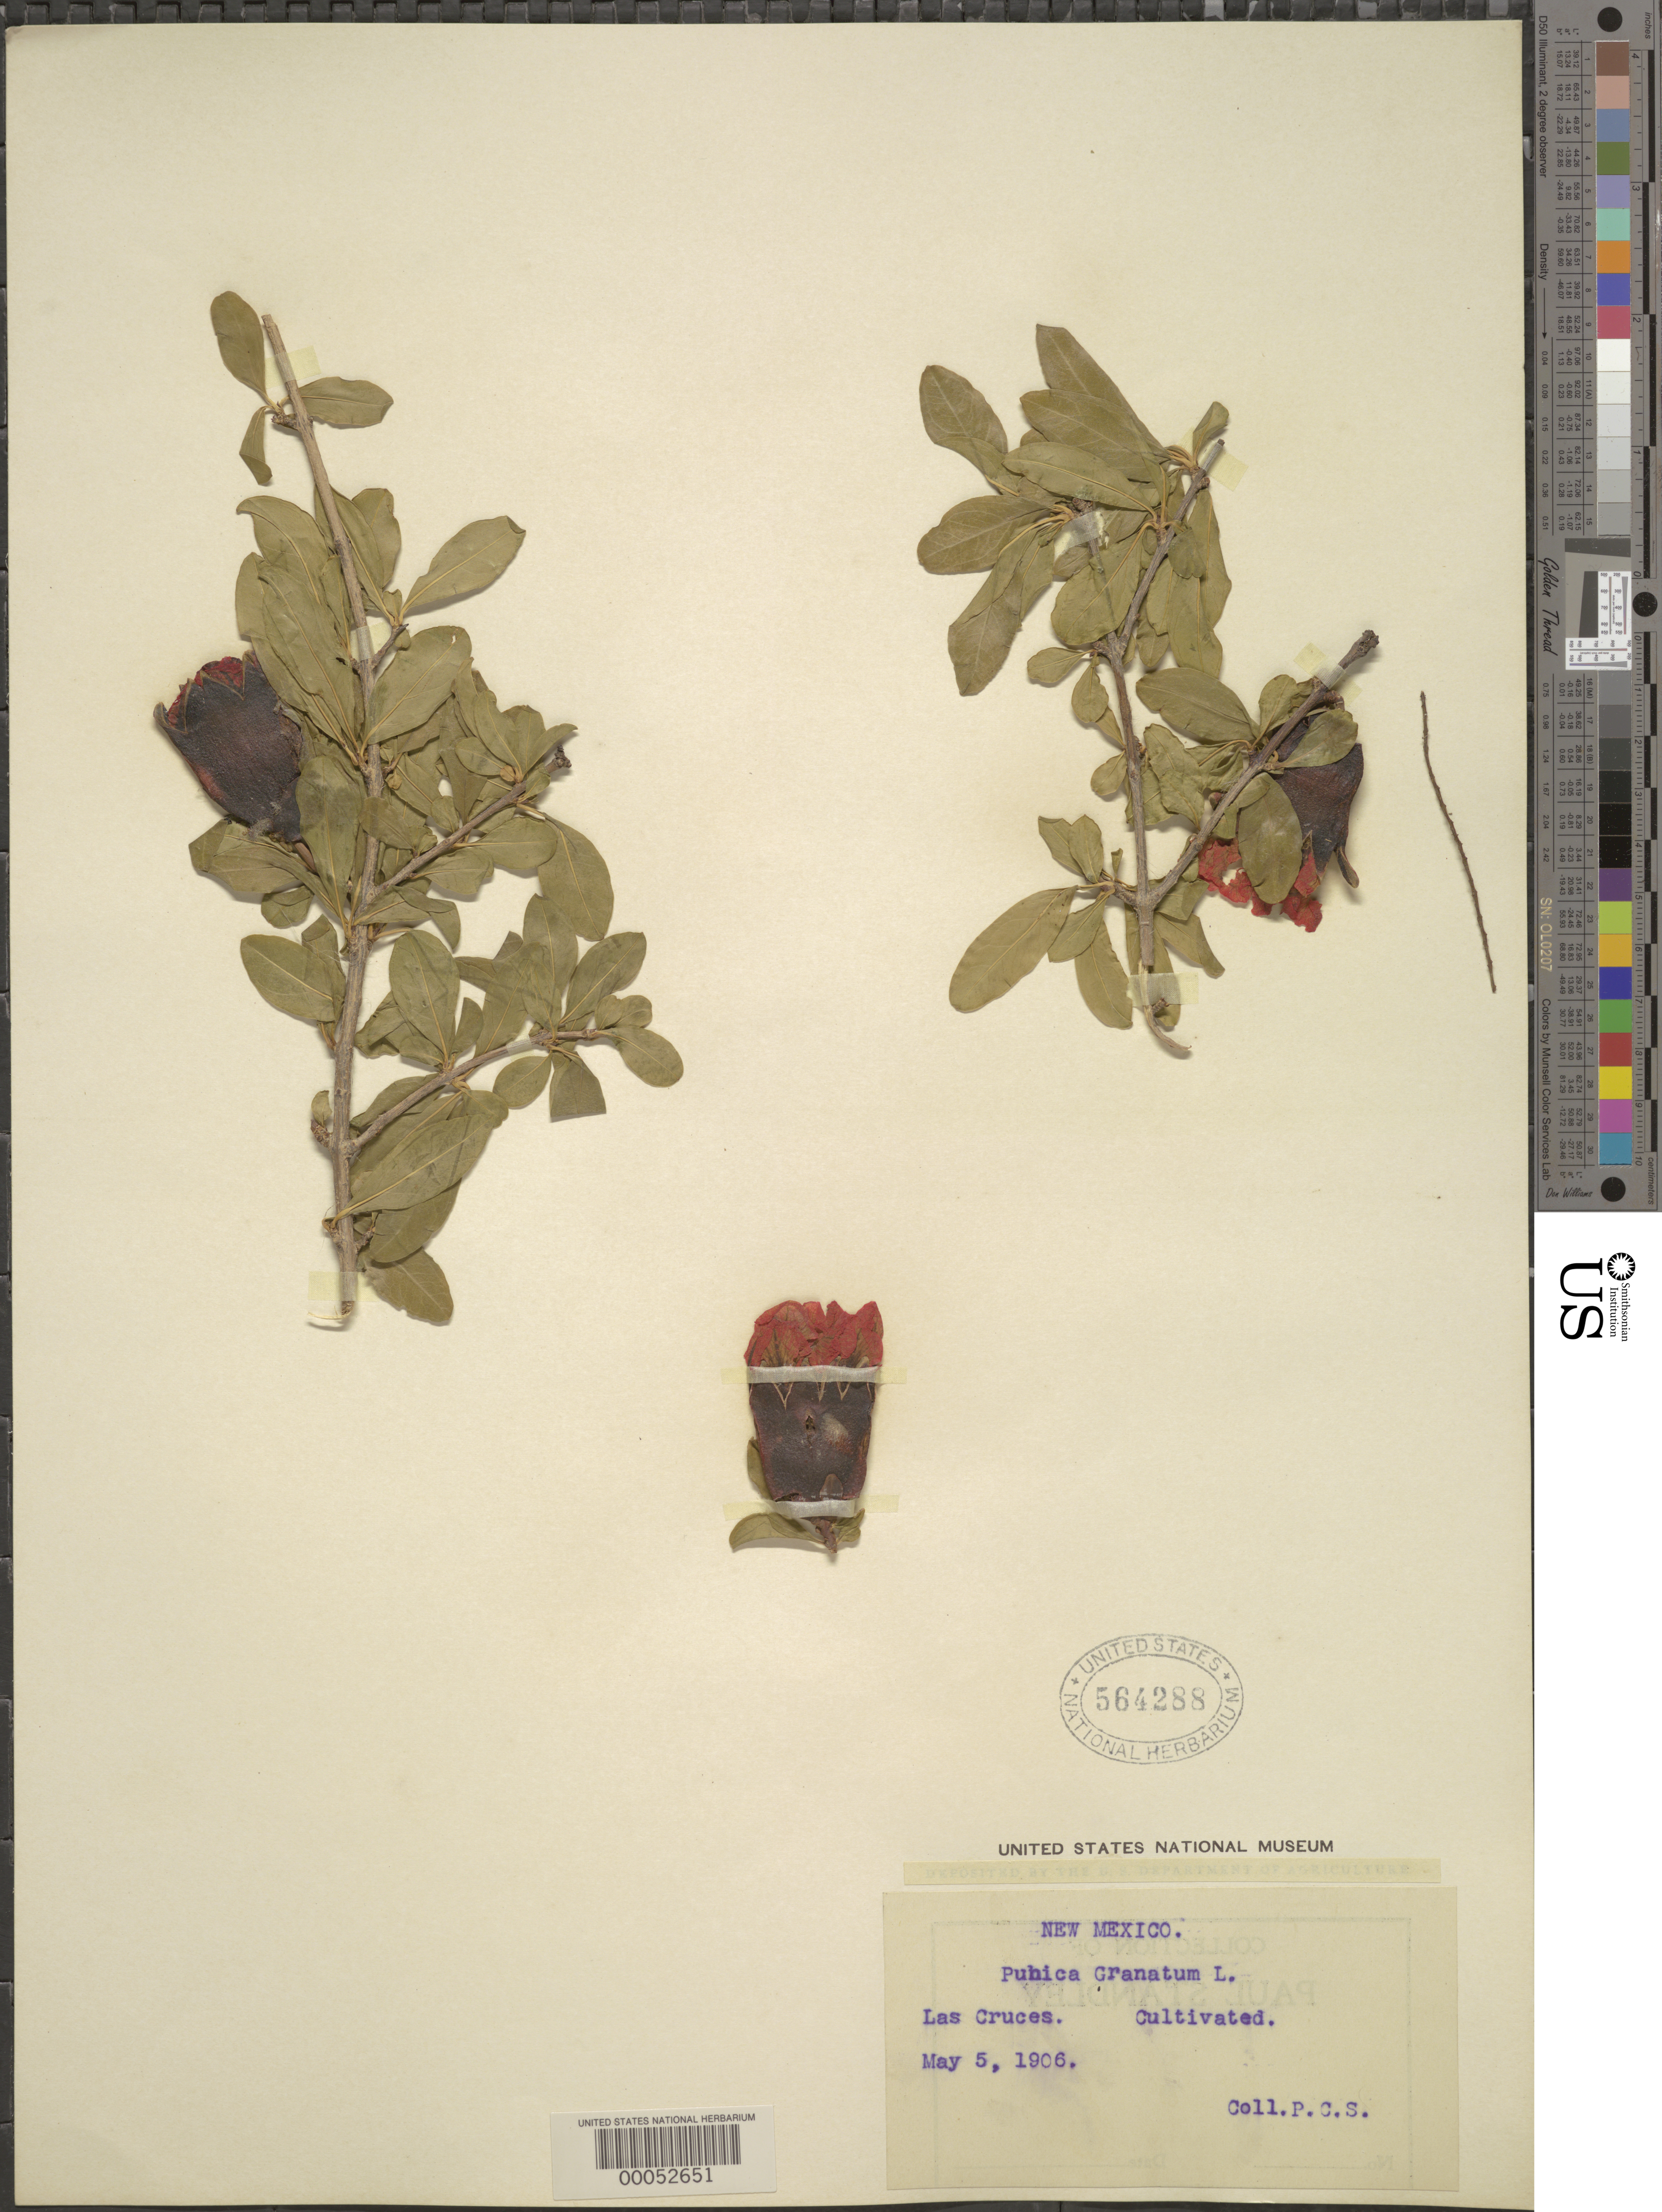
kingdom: Plantae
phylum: Tracheophyta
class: Magnoliopsida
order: Myrtales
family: Lythraceae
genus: Punica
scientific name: Punica granatum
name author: L.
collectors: P. C. Standley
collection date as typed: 05 May 1906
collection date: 1906-05-05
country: United States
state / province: New Mexico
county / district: Dona Ana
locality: Las cruces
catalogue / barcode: US 564288